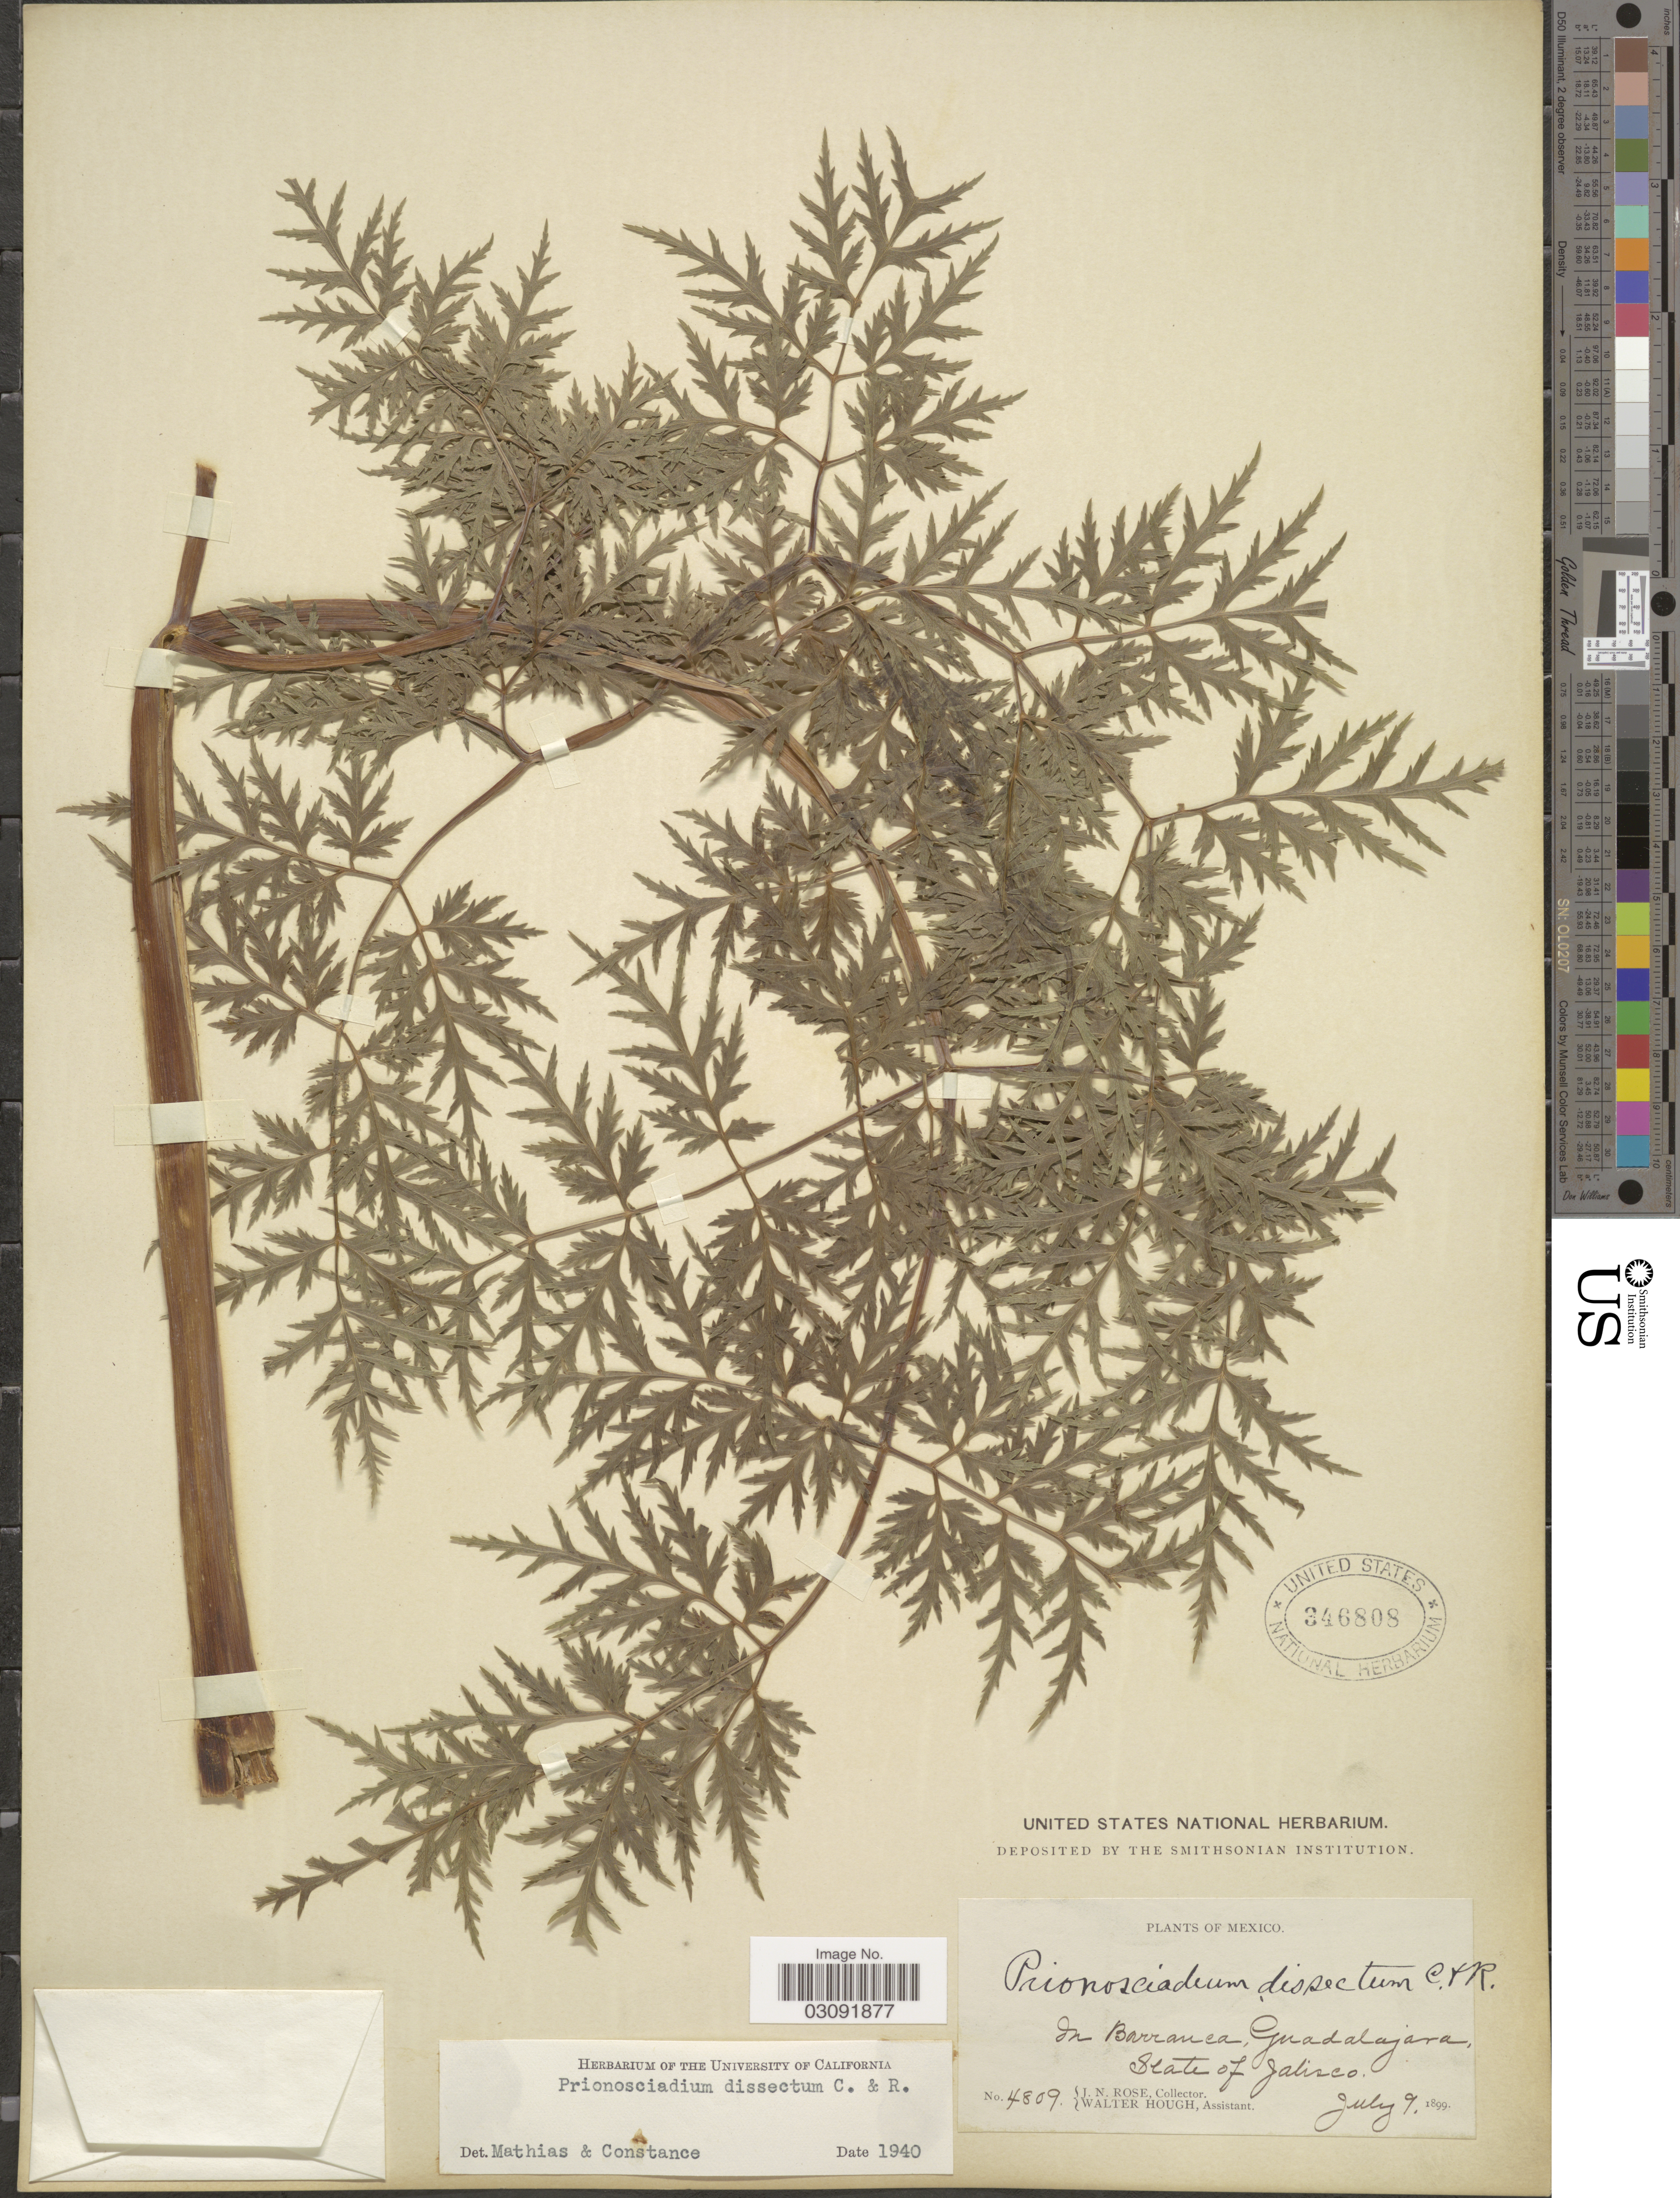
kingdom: Plantae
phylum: Tracheophyta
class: Magnoliopsida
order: Apiales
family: Apiaceae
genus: Prionosciadium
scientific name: Prionosciadium dissectum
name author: J.M. Coult. & Rose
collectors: J. N. Rose & W. Hough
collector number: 4809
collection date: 1899-07-09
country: Mexico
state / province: Jalisco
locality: In Barranca, Guadalajara.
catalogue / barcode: US 346808